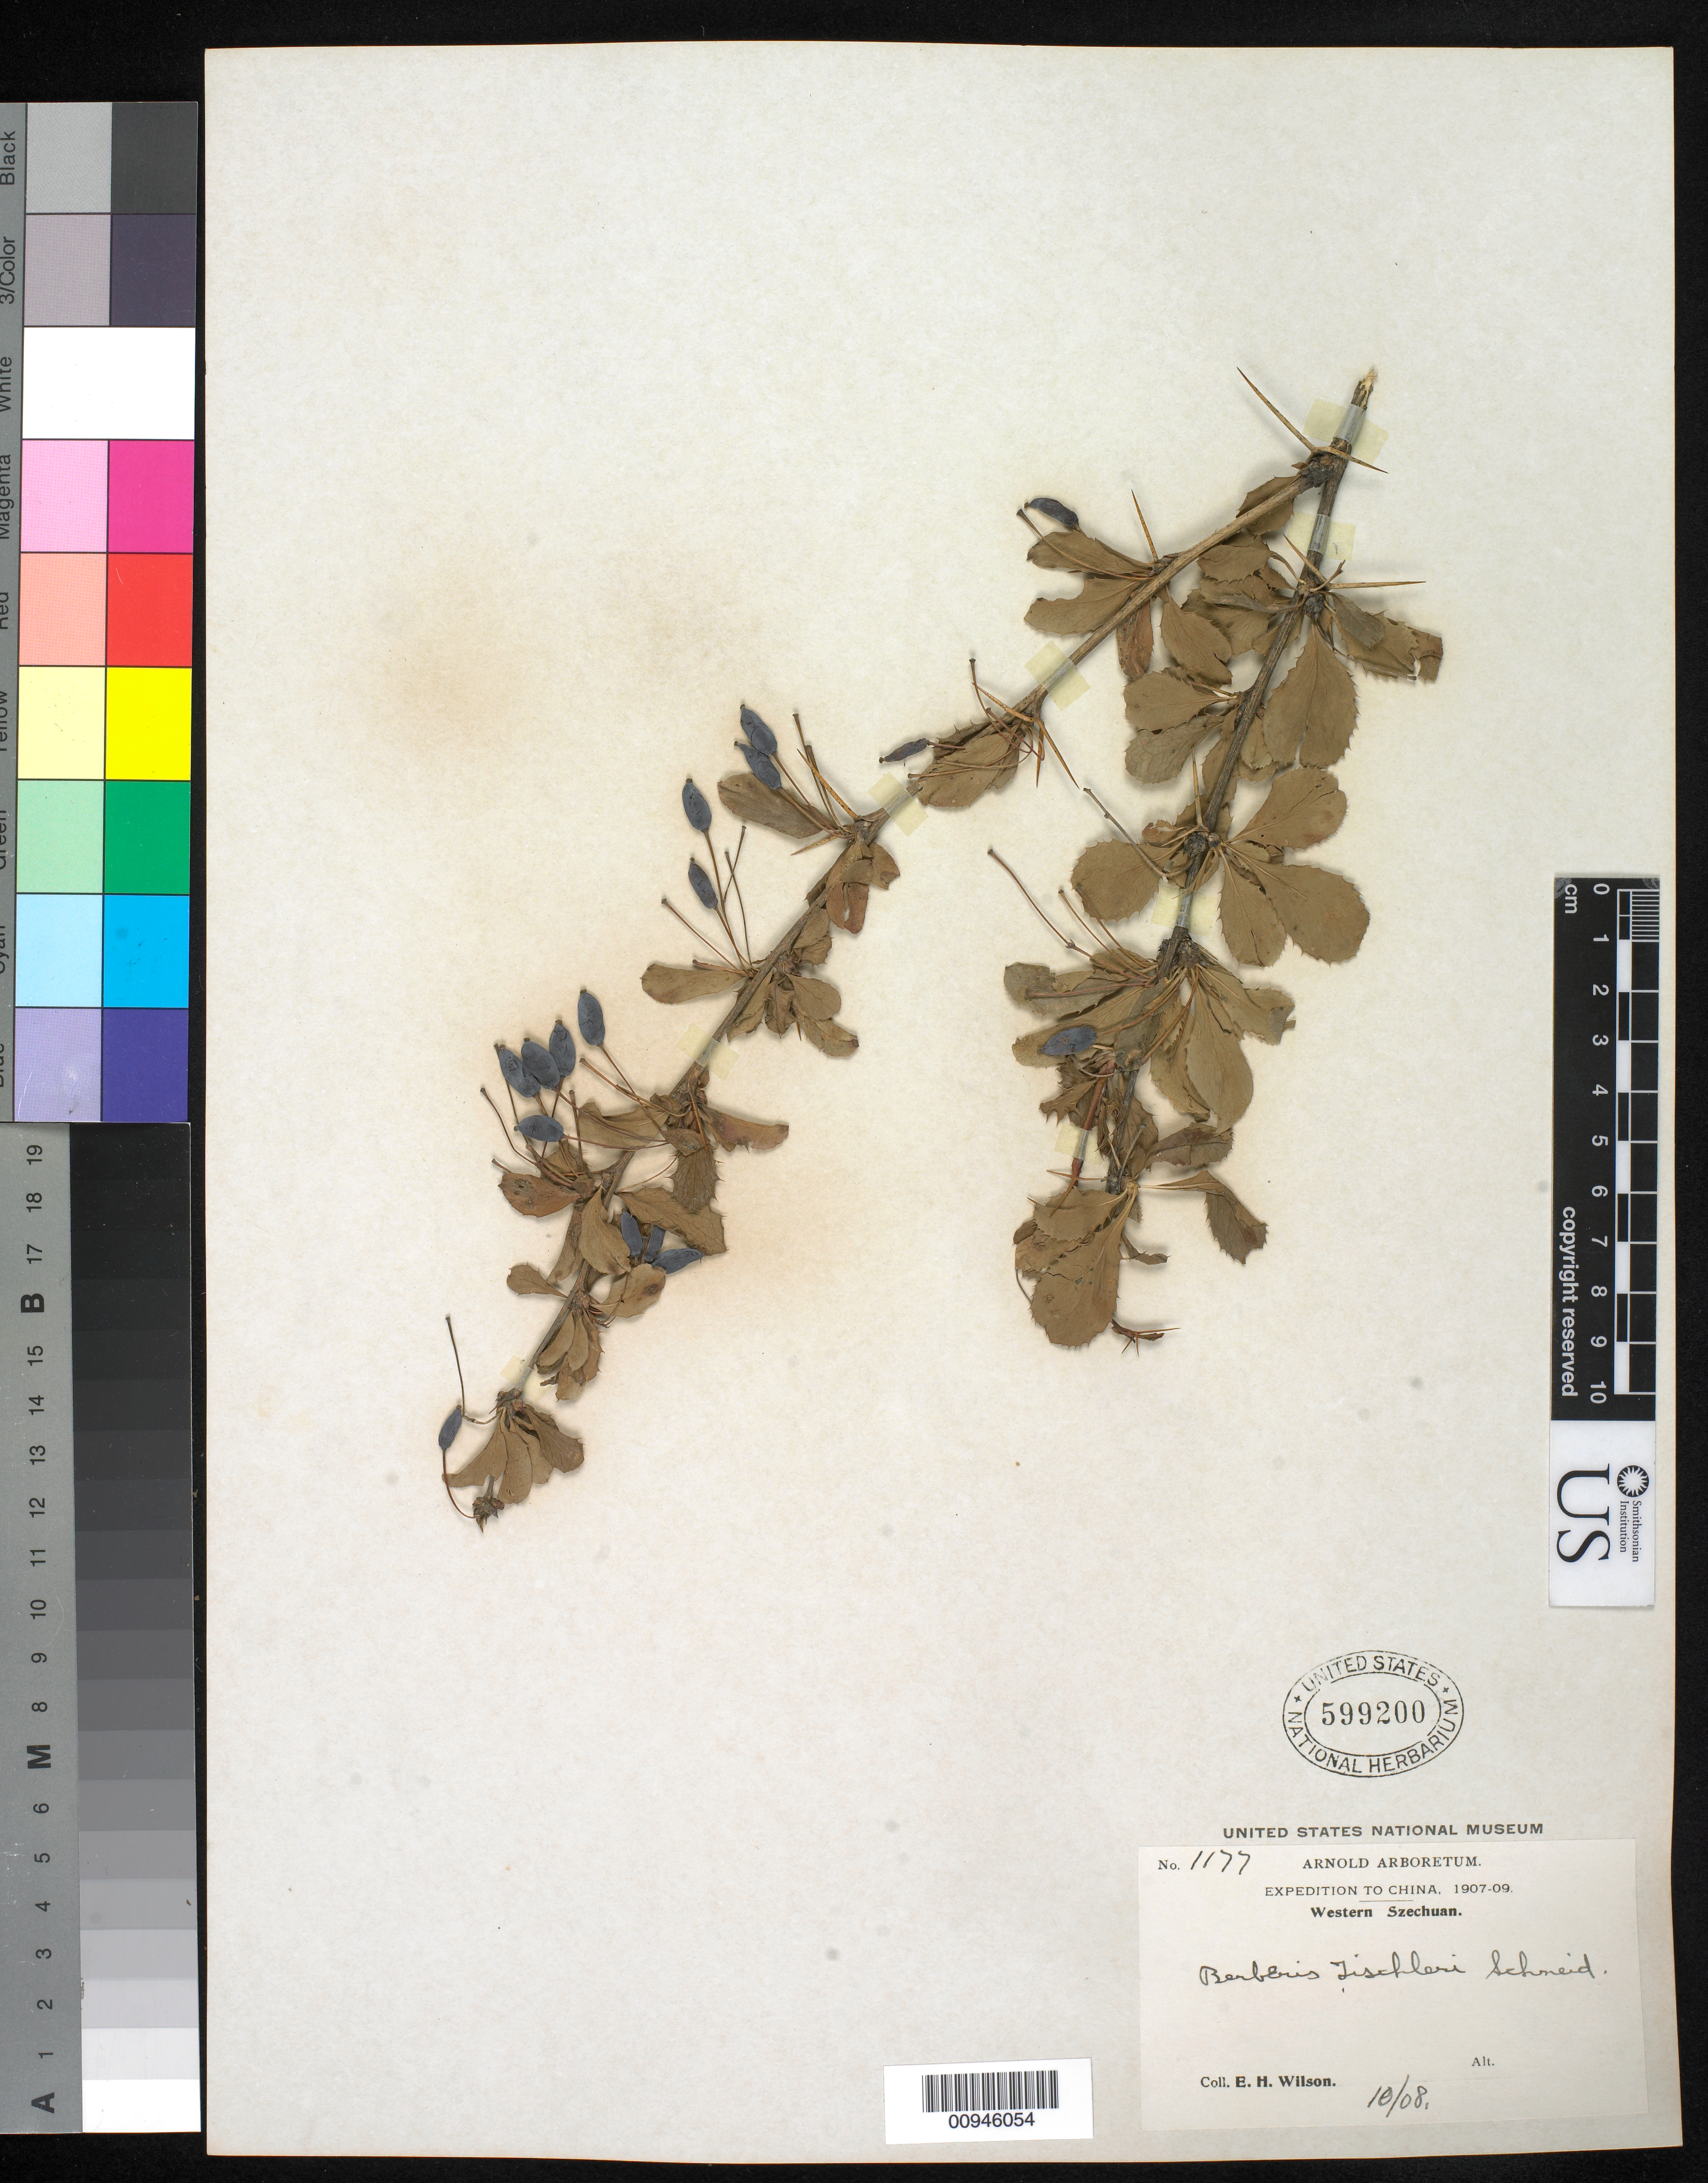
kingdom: Plantae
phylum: Tracheophyta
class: Magnoliopsida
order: Ranunculales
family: Berberidaceae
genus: Berberis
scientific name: Berberis tischleri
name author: C.K. Schneid.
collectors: E. H. Wilson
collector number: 1177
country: China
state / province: Sichuan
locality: Western Szechuan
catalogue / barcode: US 599200